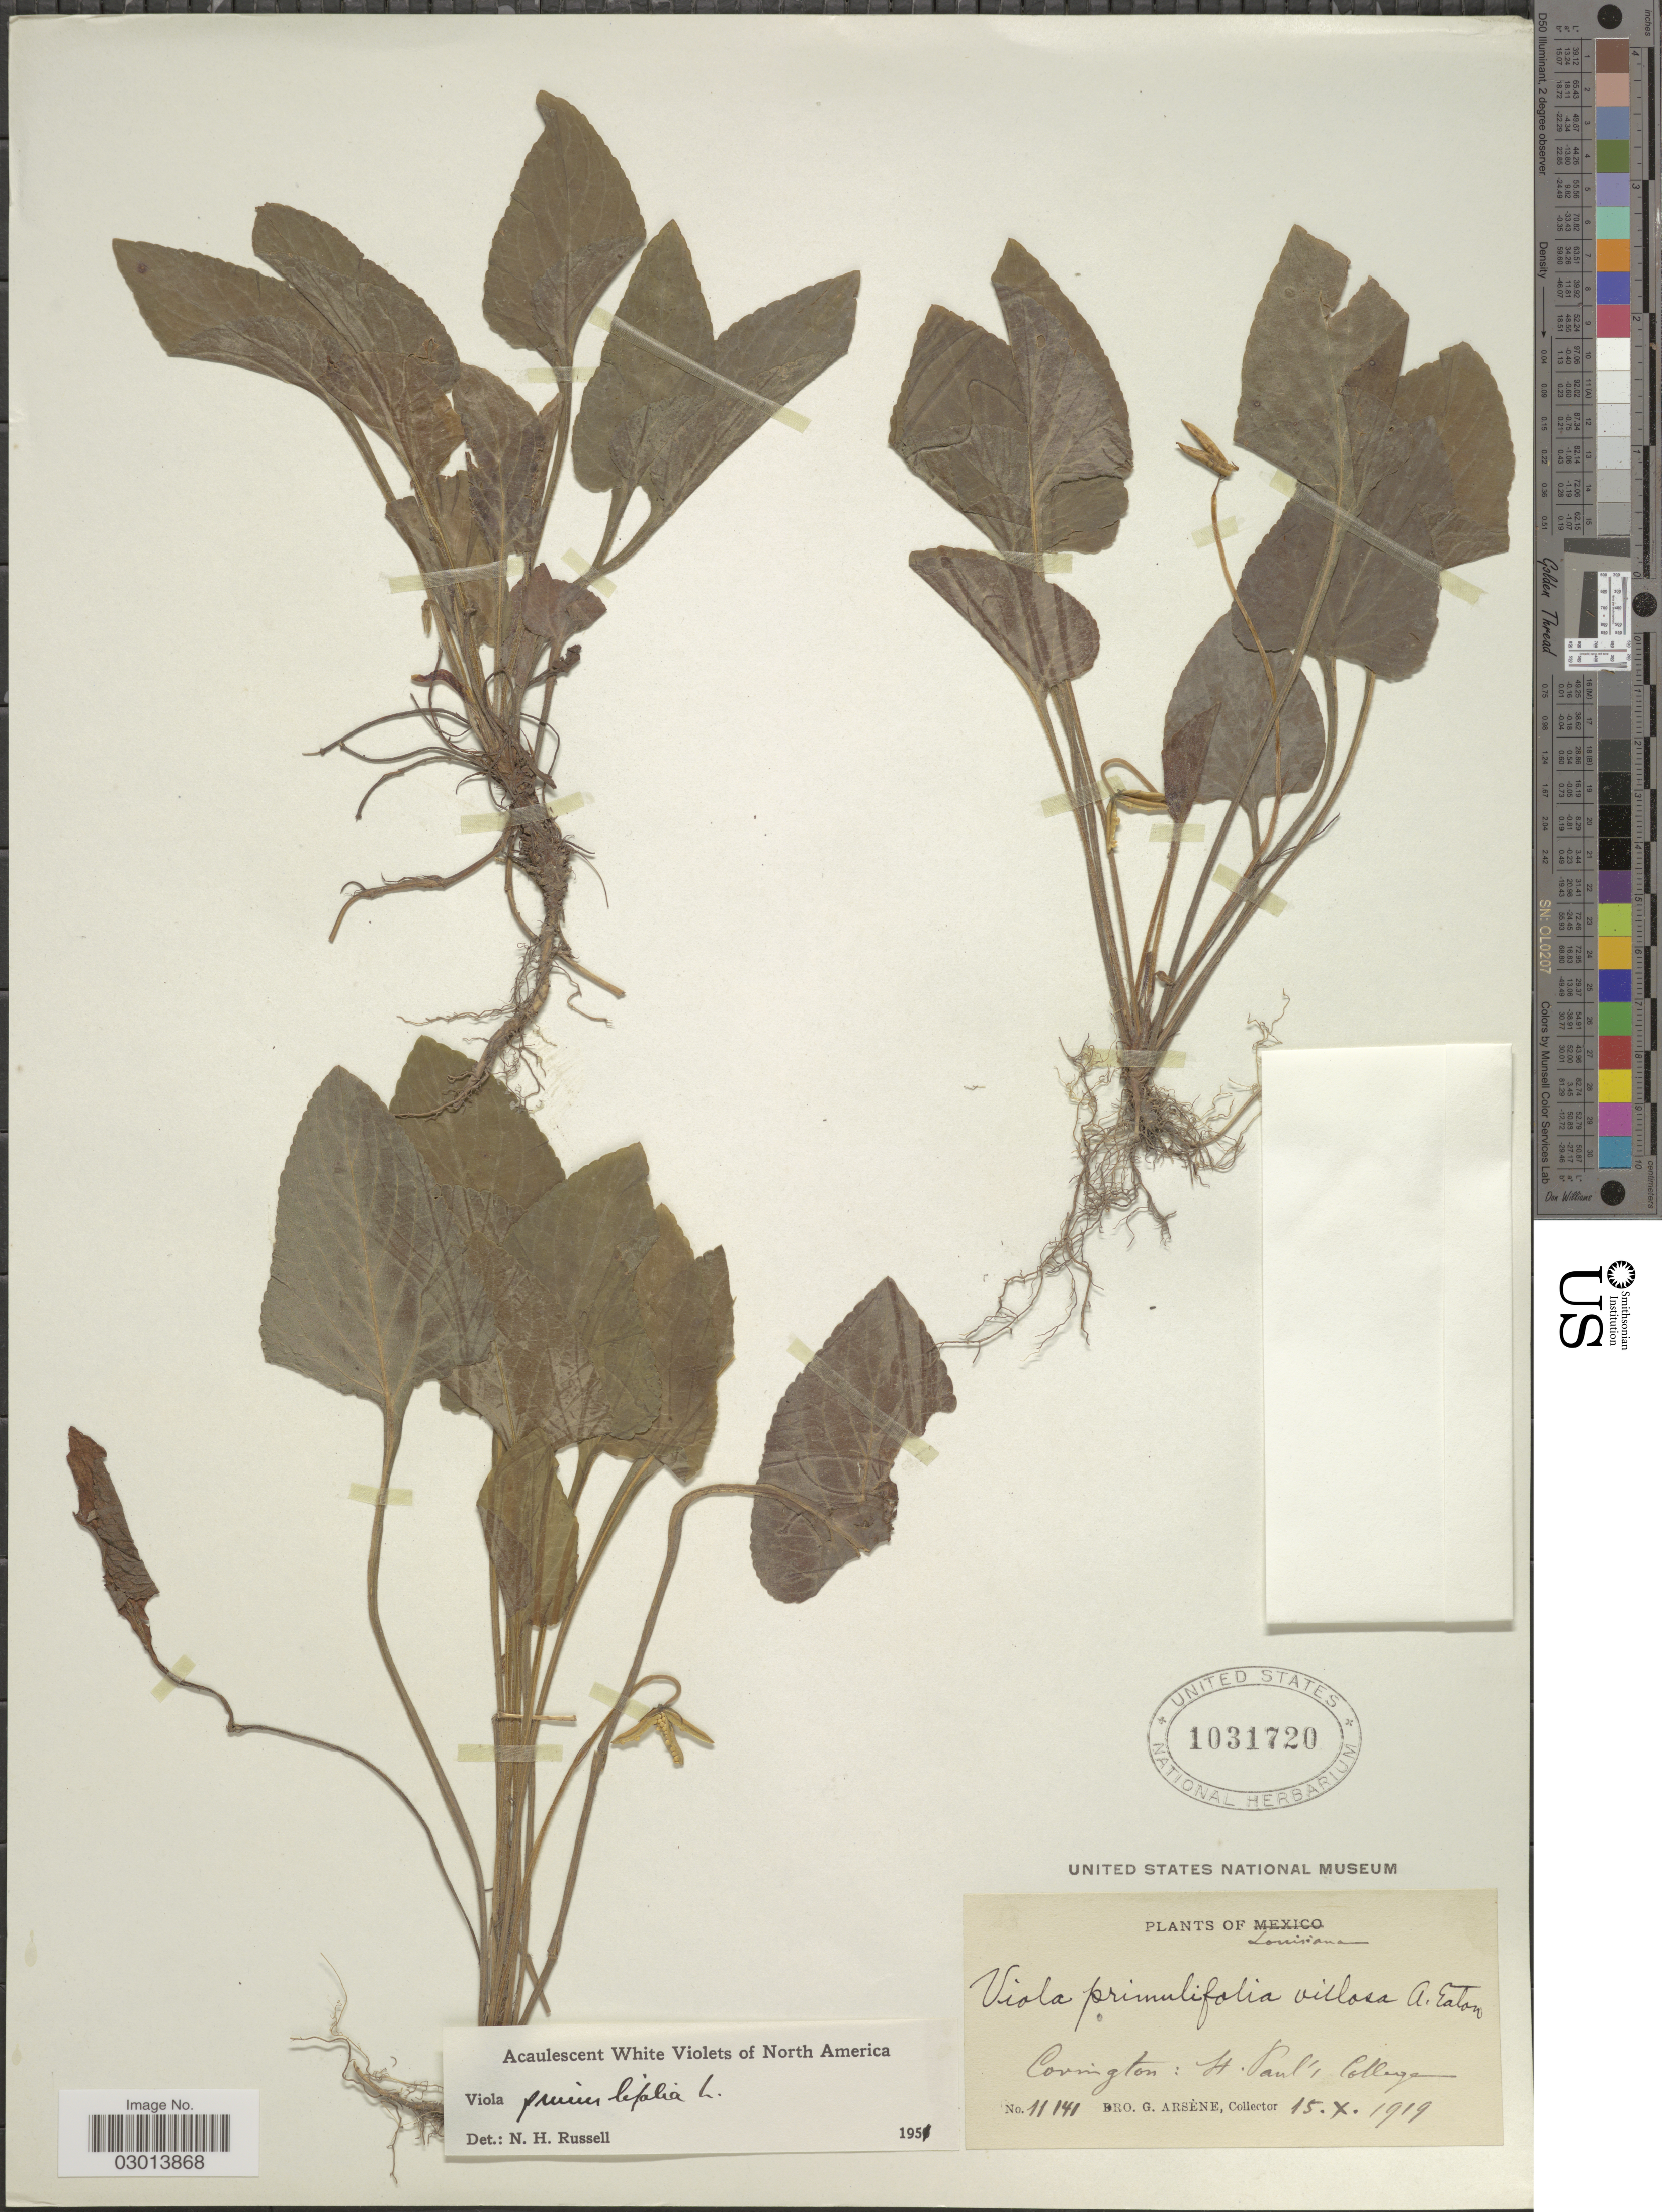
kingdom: Plantae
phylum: Tracheophyta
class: Magnoliopsida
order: Malpighiales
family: Violaceae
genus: Viola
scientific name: Viola primulifolia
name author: L.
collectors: Bro. G. Arsène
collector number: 11141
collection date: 1919-10-15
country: United States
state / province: Louisiana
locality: Covington: St. Paul College.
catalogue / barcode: US 1031720